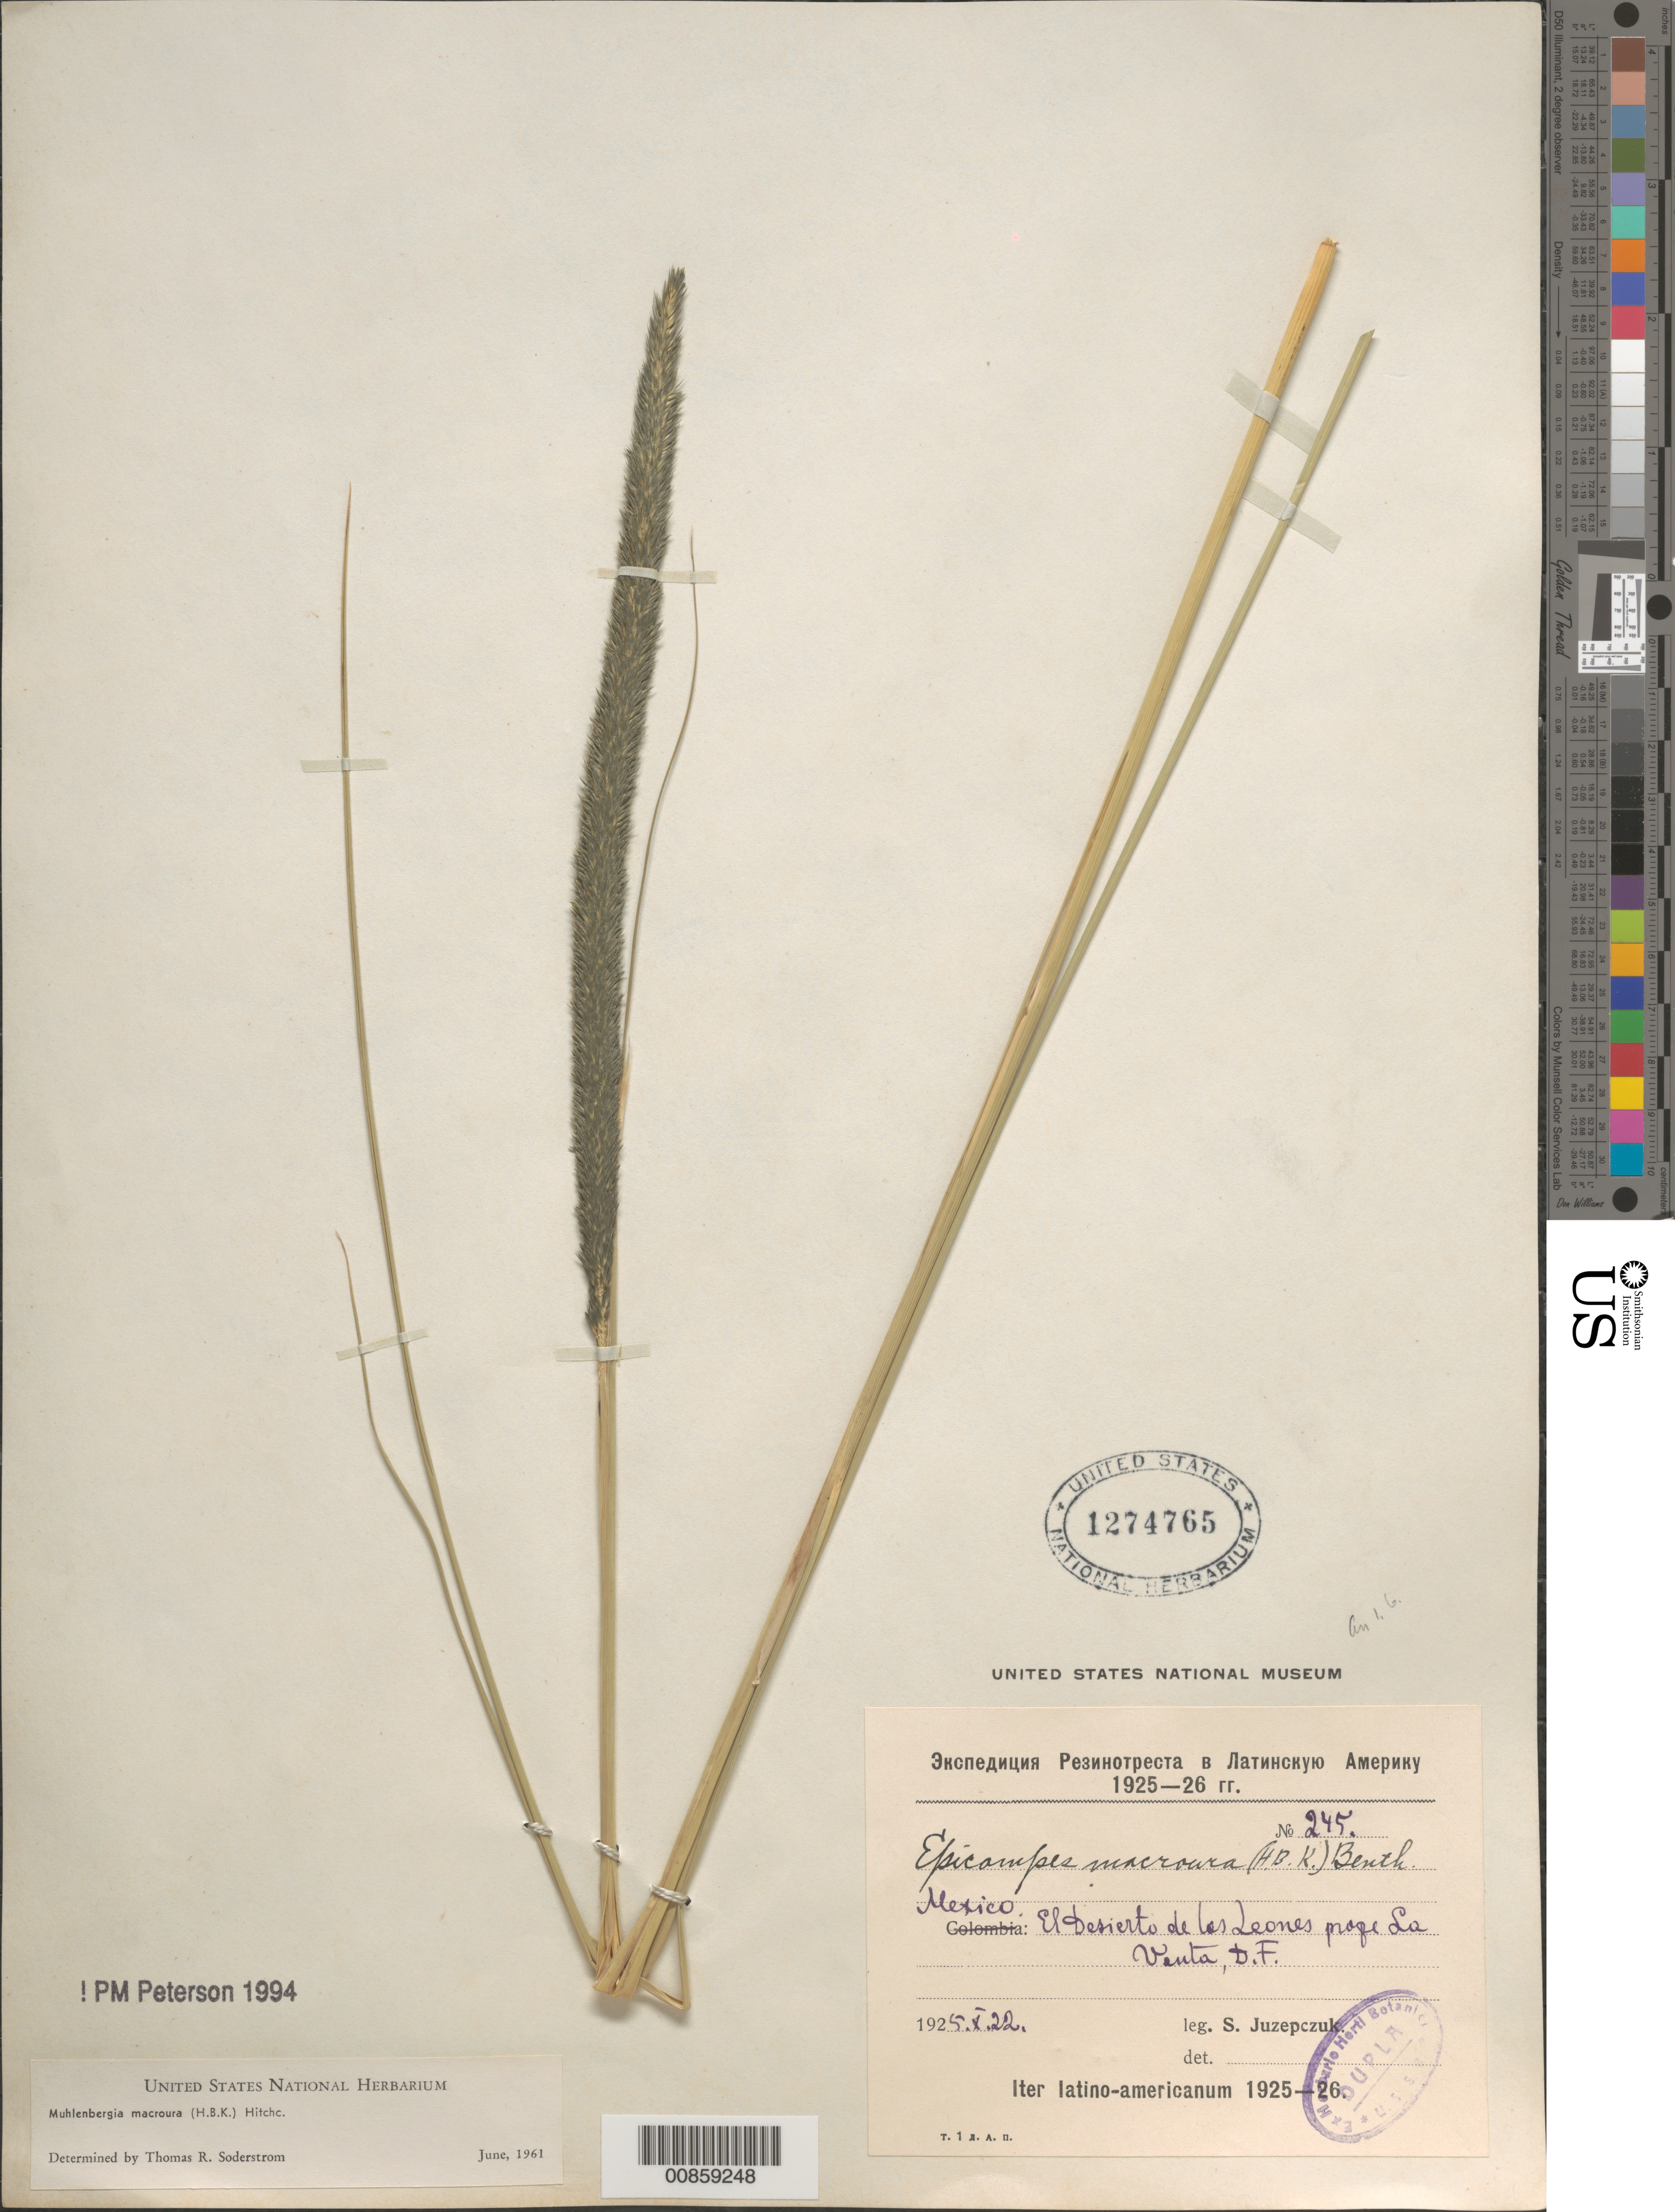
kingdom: Plantae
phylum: Tracheophyta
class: Liliopsida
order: Poales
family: Poaceae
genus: Muhlenbergia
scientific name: Muhlenbergia macroura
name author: (Kunth) Hitchc.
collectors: S. V. Juzepczuk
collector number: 245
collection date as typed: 22 Oct 1925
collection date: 1925-10-22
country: Mexico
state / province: Distrito Federal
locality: El Desierto de los Leones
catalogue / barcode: US 1274765